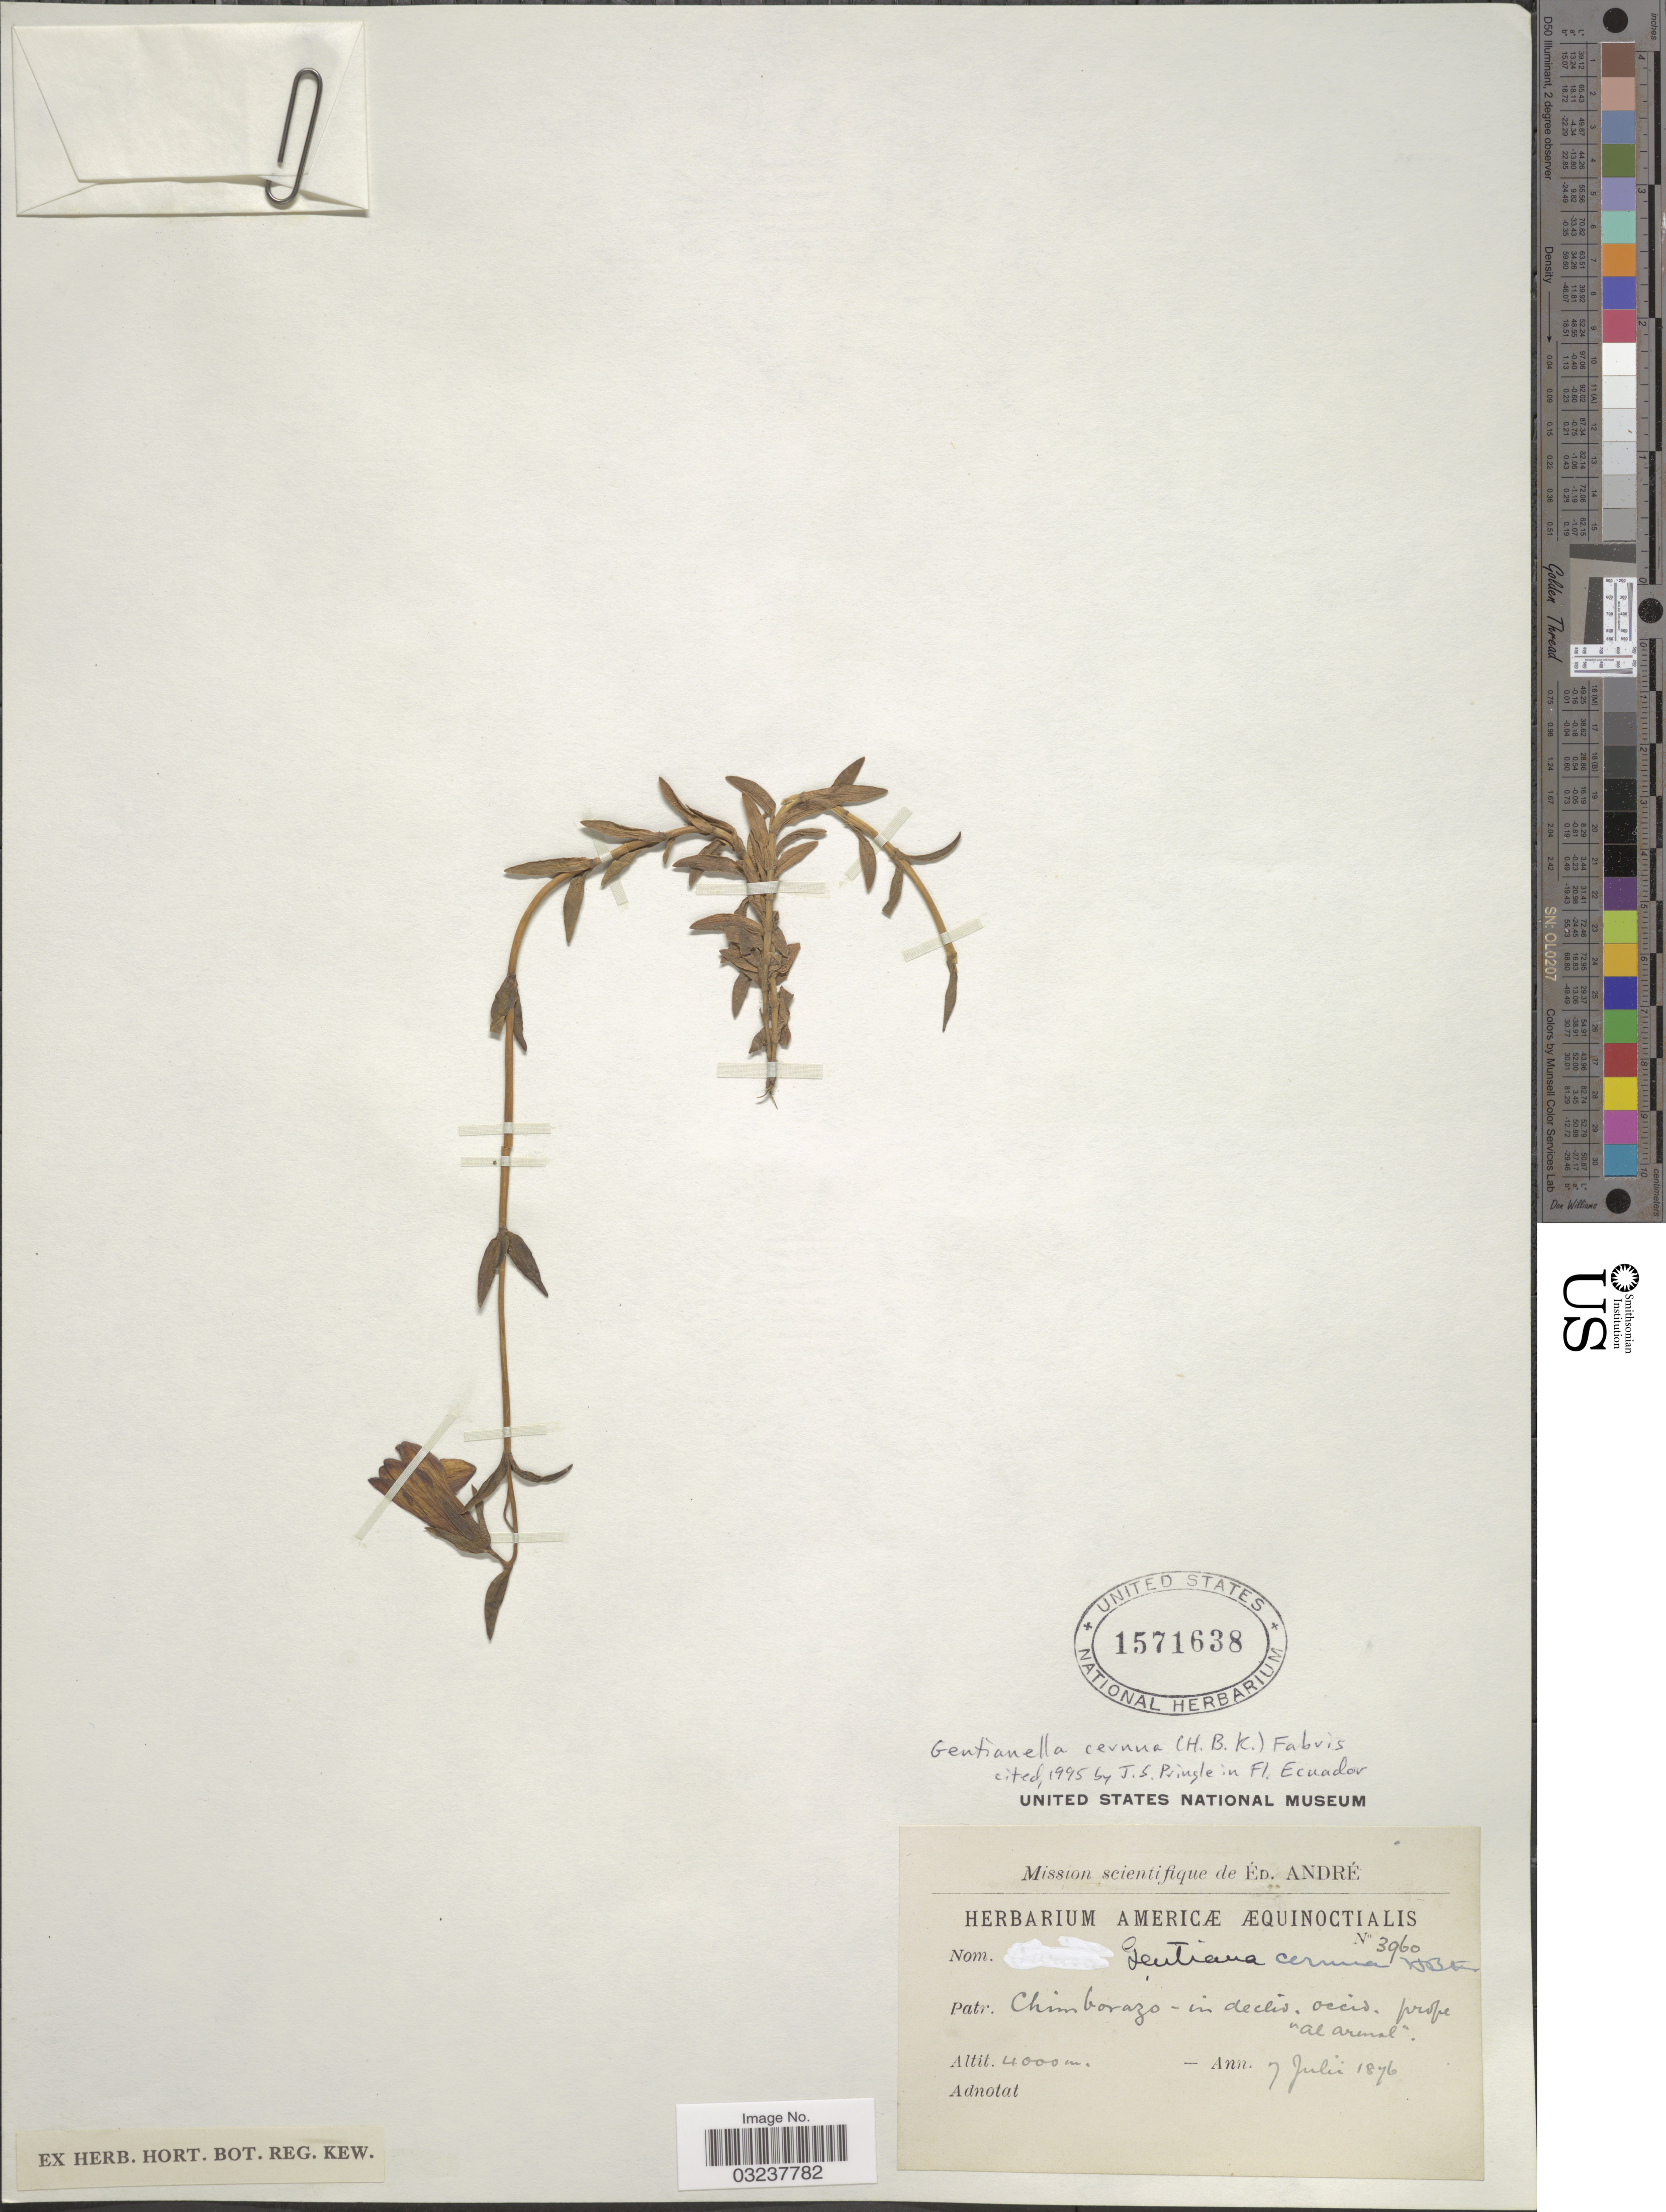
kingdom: Plantae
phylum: Tracheophyta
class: Magnoliopsida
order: Gentianales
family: Gentianaceae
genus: Gentianella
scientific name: Gentianella cernua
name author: (Kunth) Fabris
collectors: É. F. André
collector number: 3960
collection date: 1876-07-07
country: Ecuador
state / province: Chimborazo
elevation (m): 4000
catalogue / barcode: US 1571638